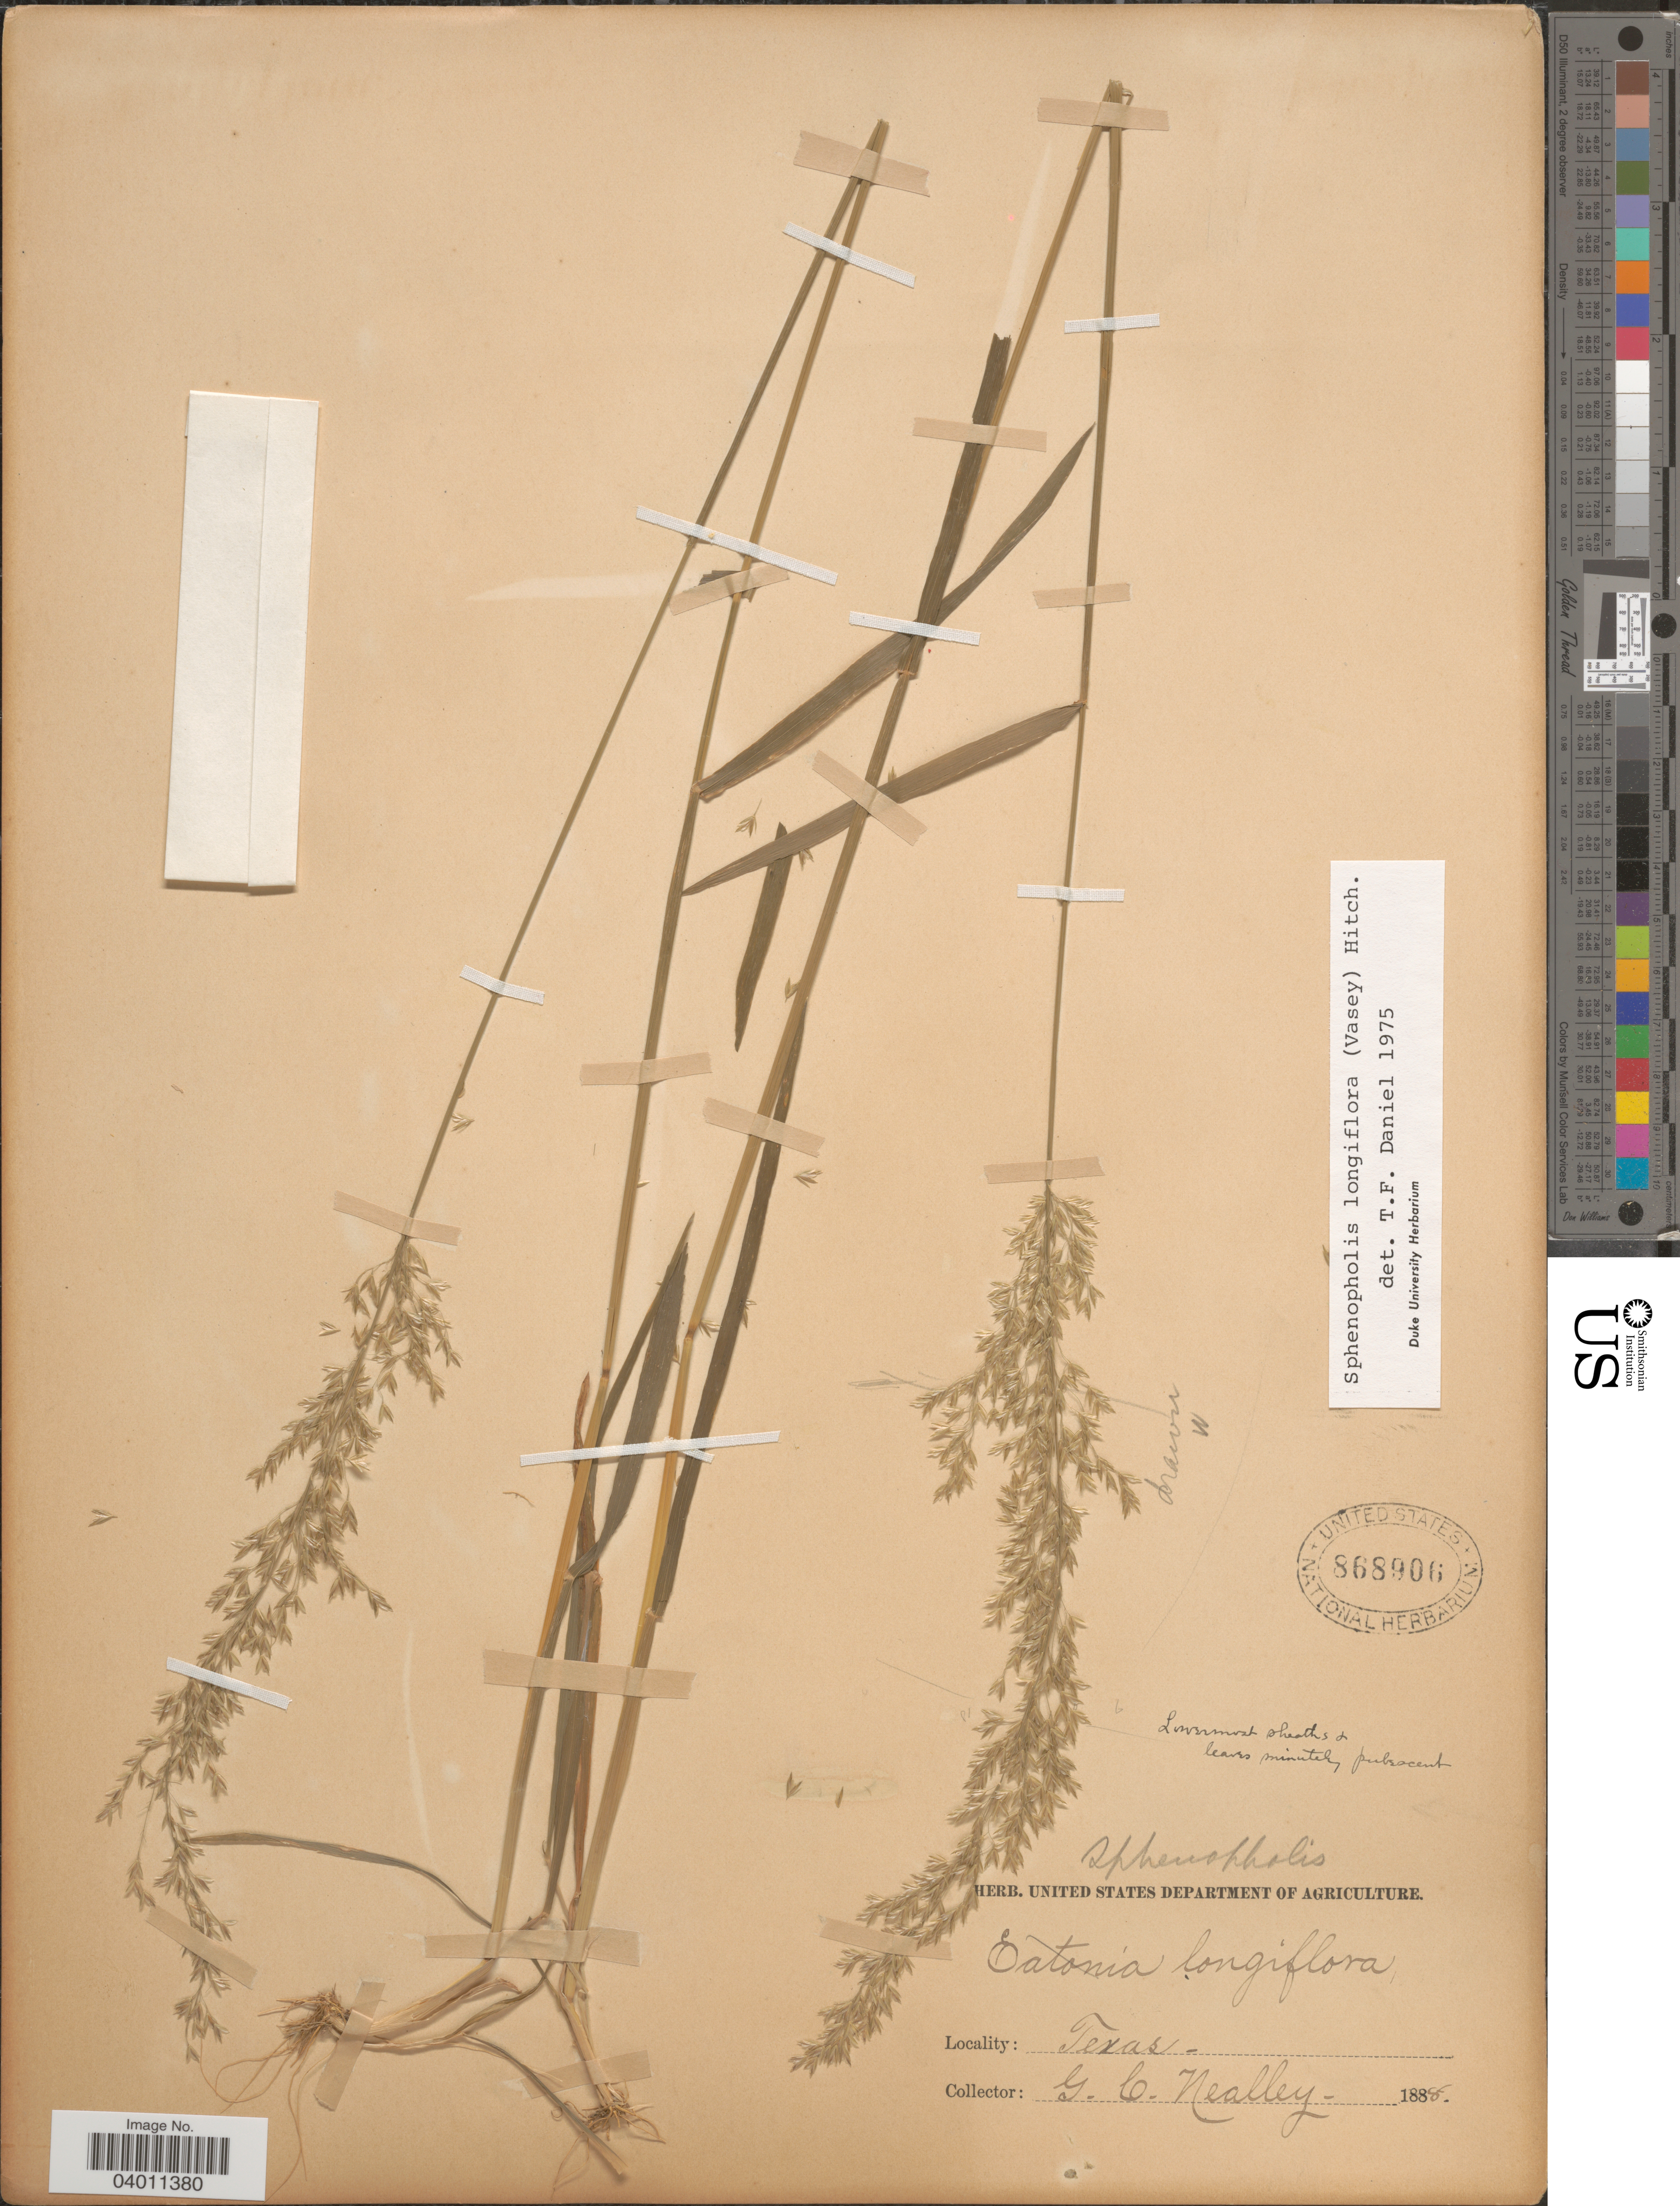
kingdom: Plantae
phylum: Tracheophyta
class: Liliopsida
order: Poales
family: Poaceae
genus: Sphenopholis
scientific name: Sphenopholis longiflora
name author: (Vasey) Hitchc.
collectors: G. C. Nealley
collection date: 1888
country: United States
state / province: Texas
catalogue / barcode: US 868906